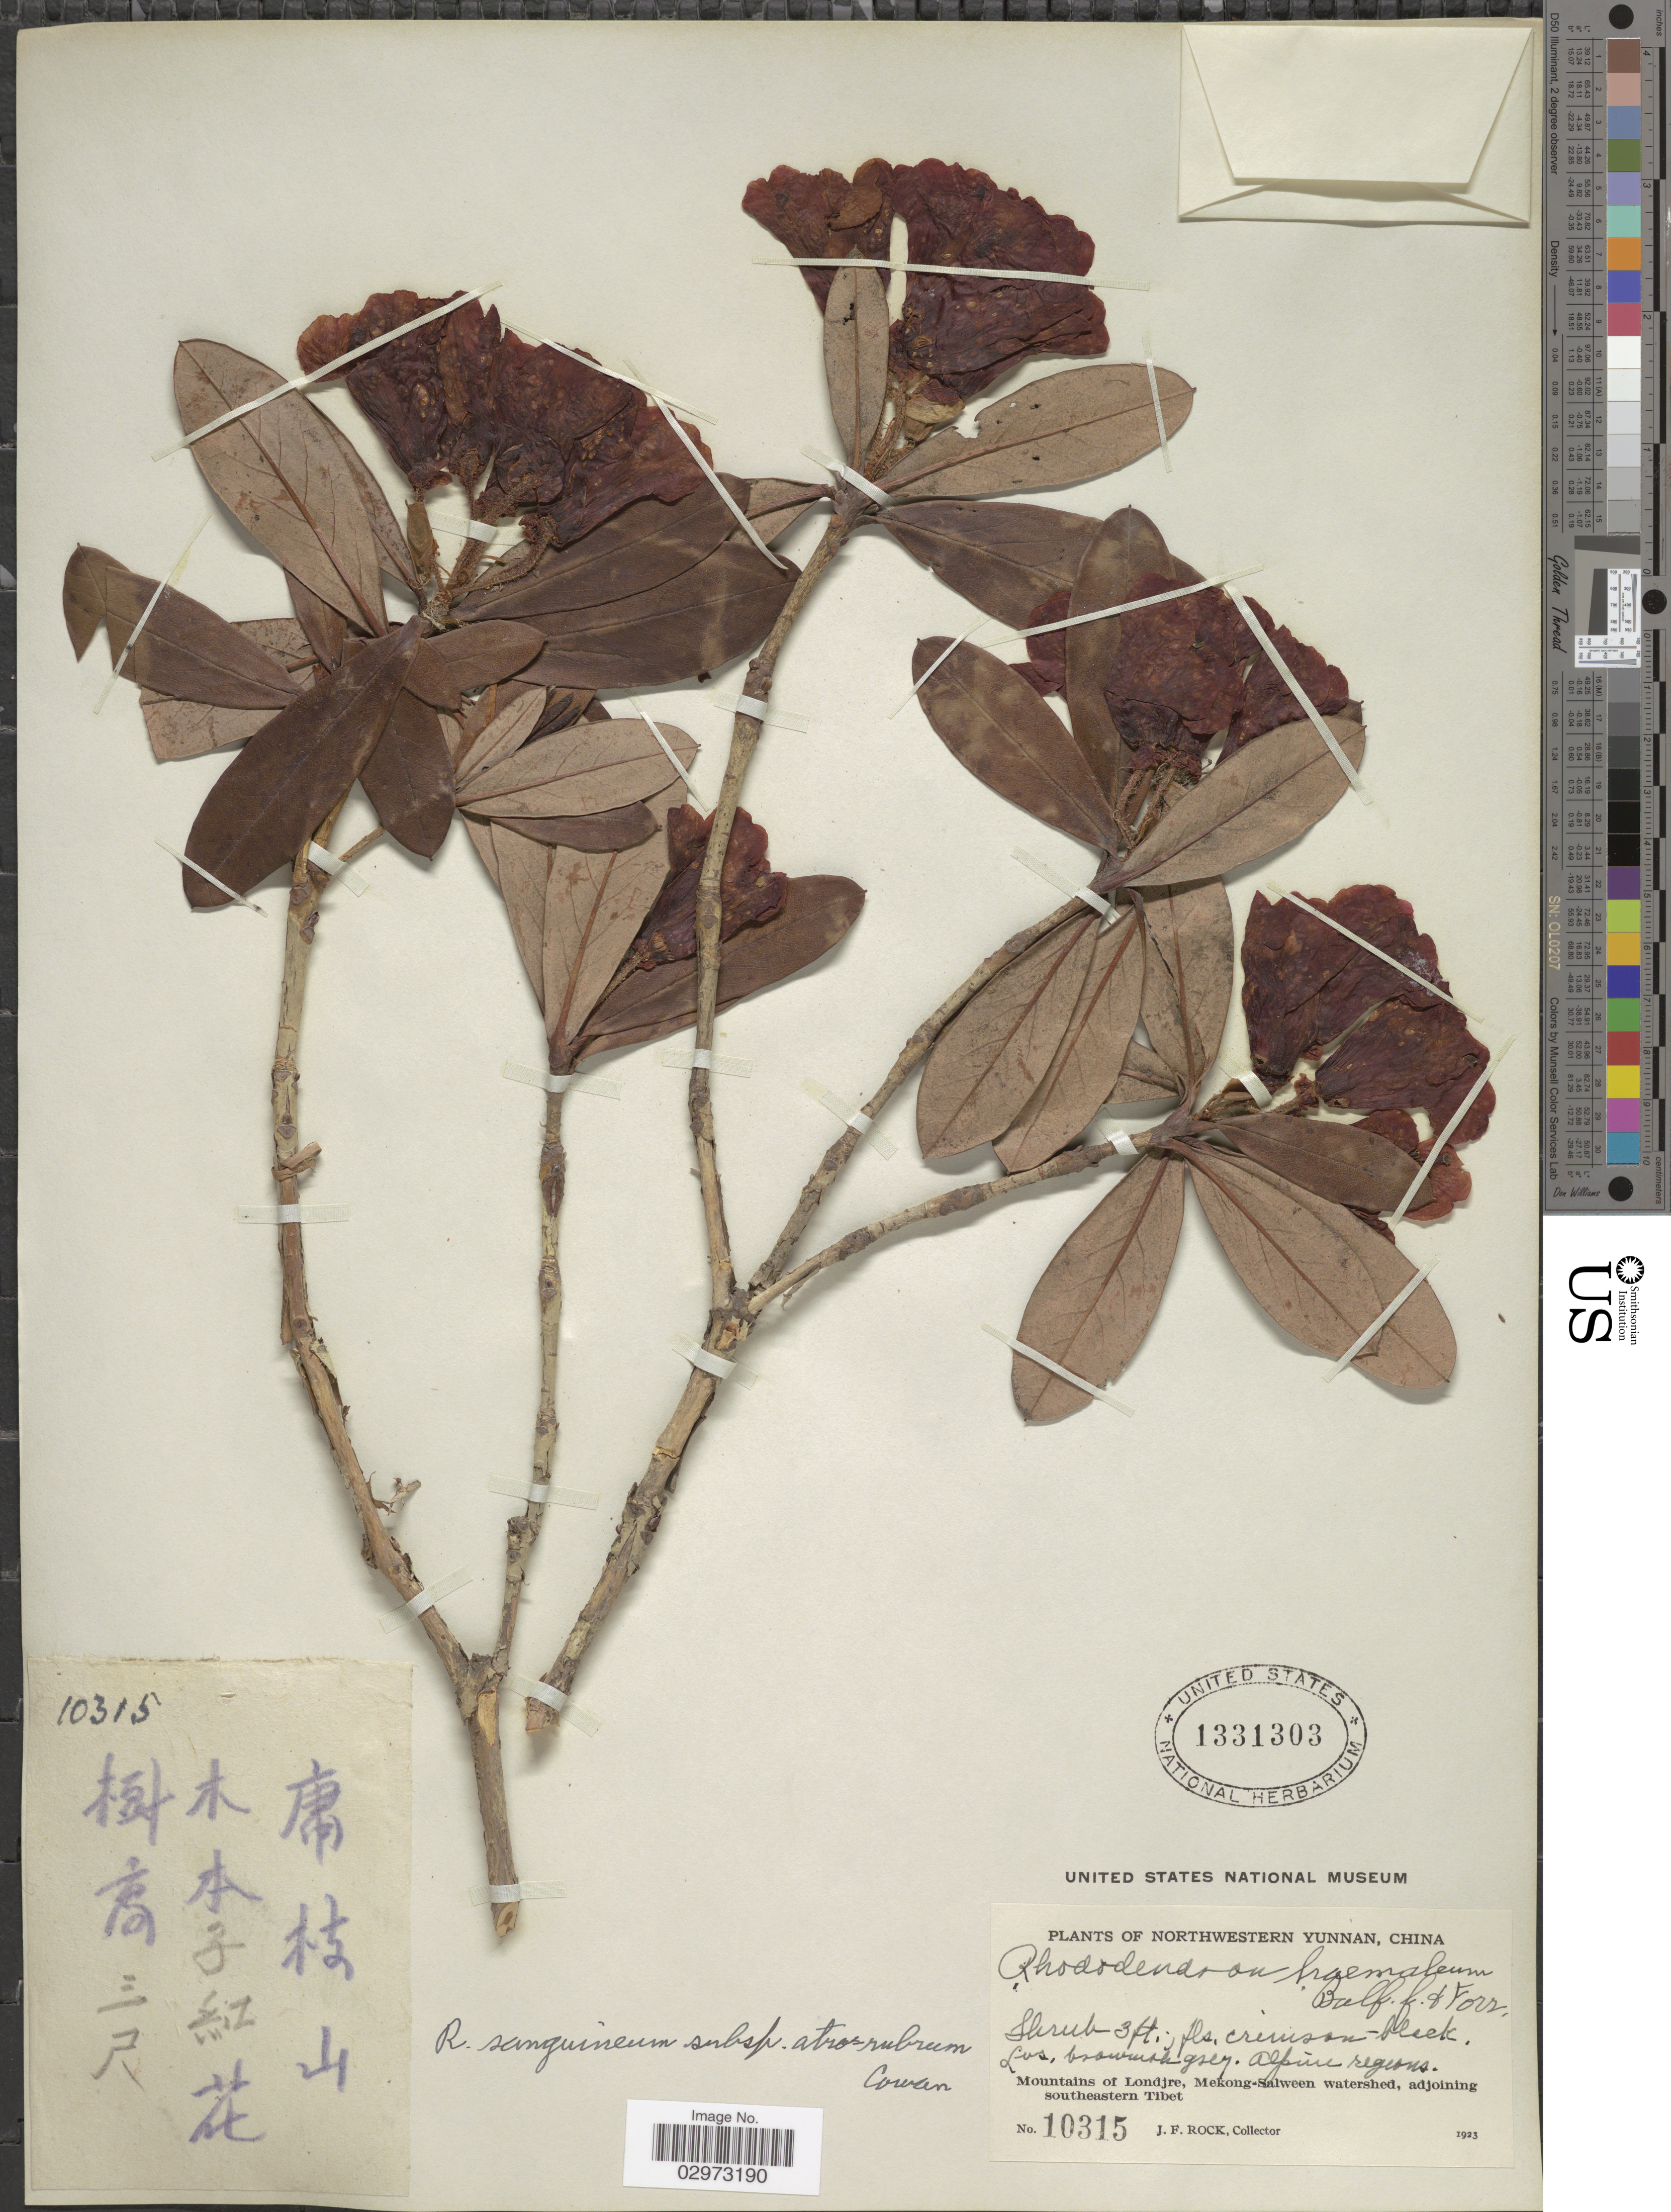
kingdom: Plantae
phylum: Tracheophyta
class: Magnoliopsida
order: Ericales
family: Ericaceae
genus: Rhododendron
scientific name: Rhododendron sanguineum subsp. atrorubrum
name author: Cowan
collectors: J. Rock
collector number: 10315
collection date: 1923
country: China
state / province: Yunnan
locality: Northwestern Yunnan. Alpine regions. Mountains of Londjre, Mekong-Salween watershed, adjoining southeastern Tibet.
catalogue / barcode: US 1331303